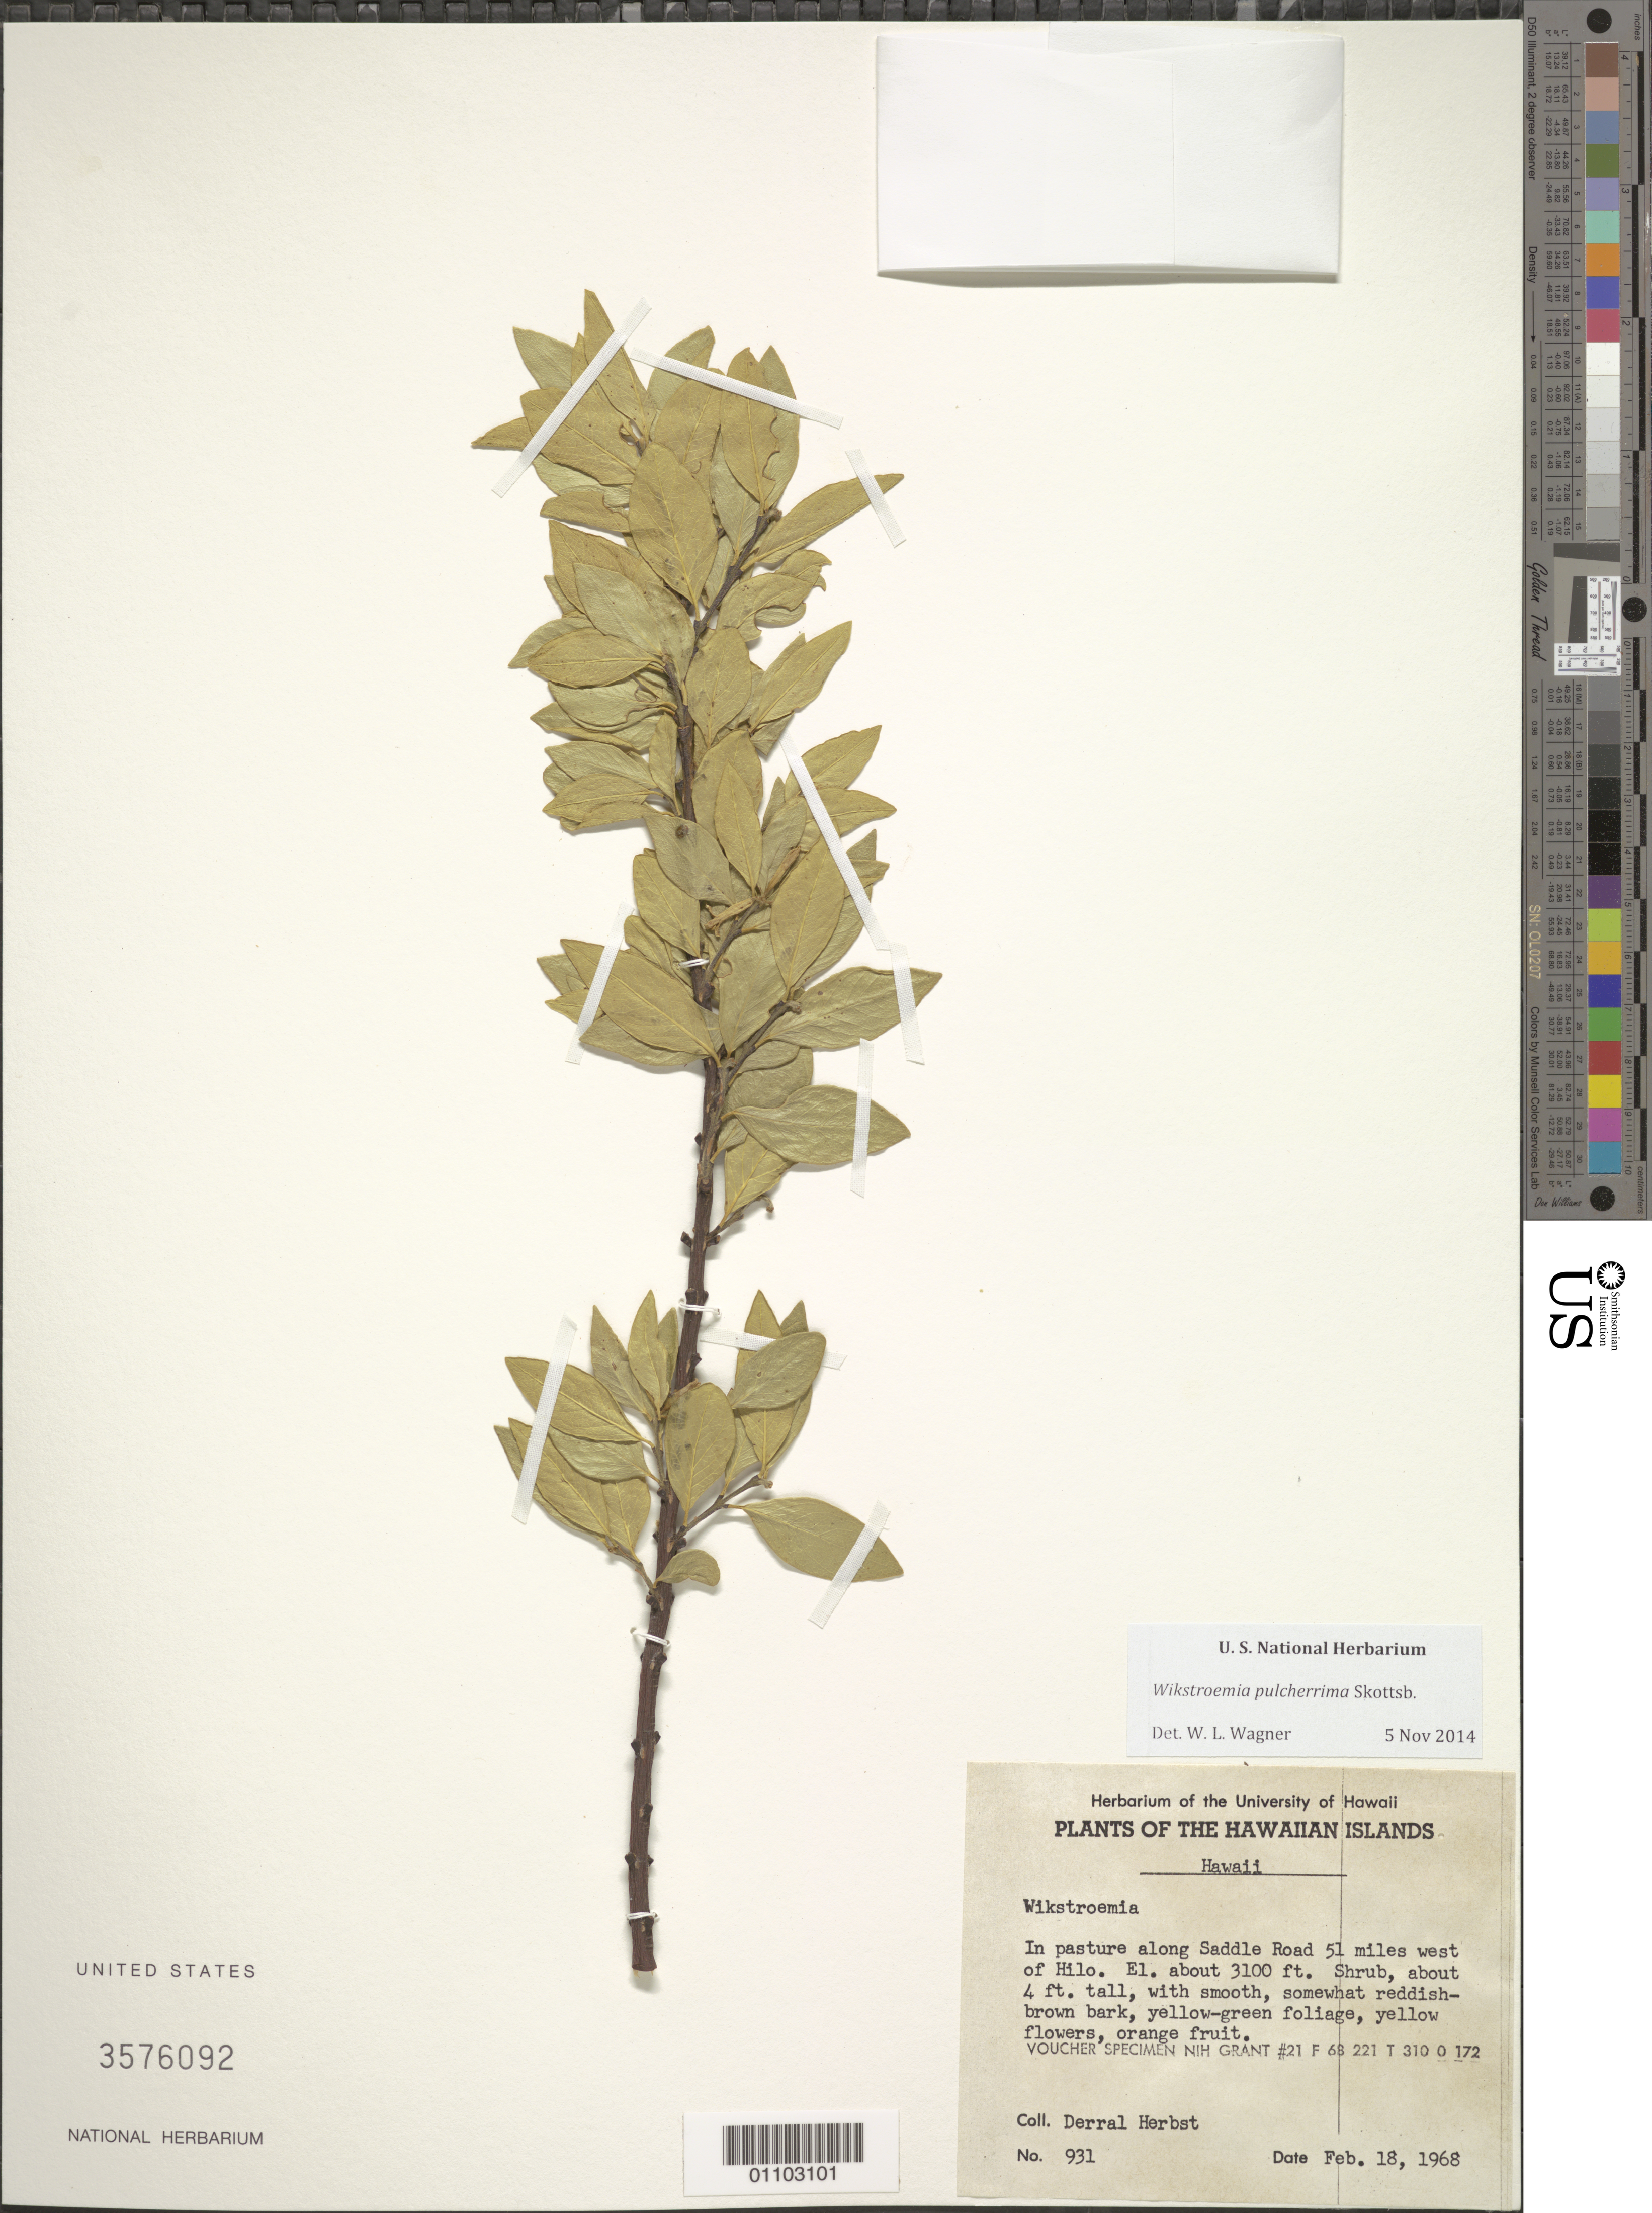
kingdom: Plantae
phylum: Tracheophyta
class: Magnoliopsida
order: Malvales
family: Thymelaeaceae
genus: Wikstroemia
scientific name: Wikstroemia pulcherrima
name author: Skottsb.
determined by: Wagner, W. L., (BOT), Smithsonian Institution - National Museum of Natural History (UNITED STATES)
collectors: D. R. Herbst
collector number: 931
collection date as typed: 18 Feb 1968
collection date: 1968-02-18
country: United States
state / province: Hawaii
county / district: Hawaii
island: Hawaii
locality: along Saddle Road 51 miles west of Hilo.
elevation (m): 944.9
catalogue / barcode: US 3576092